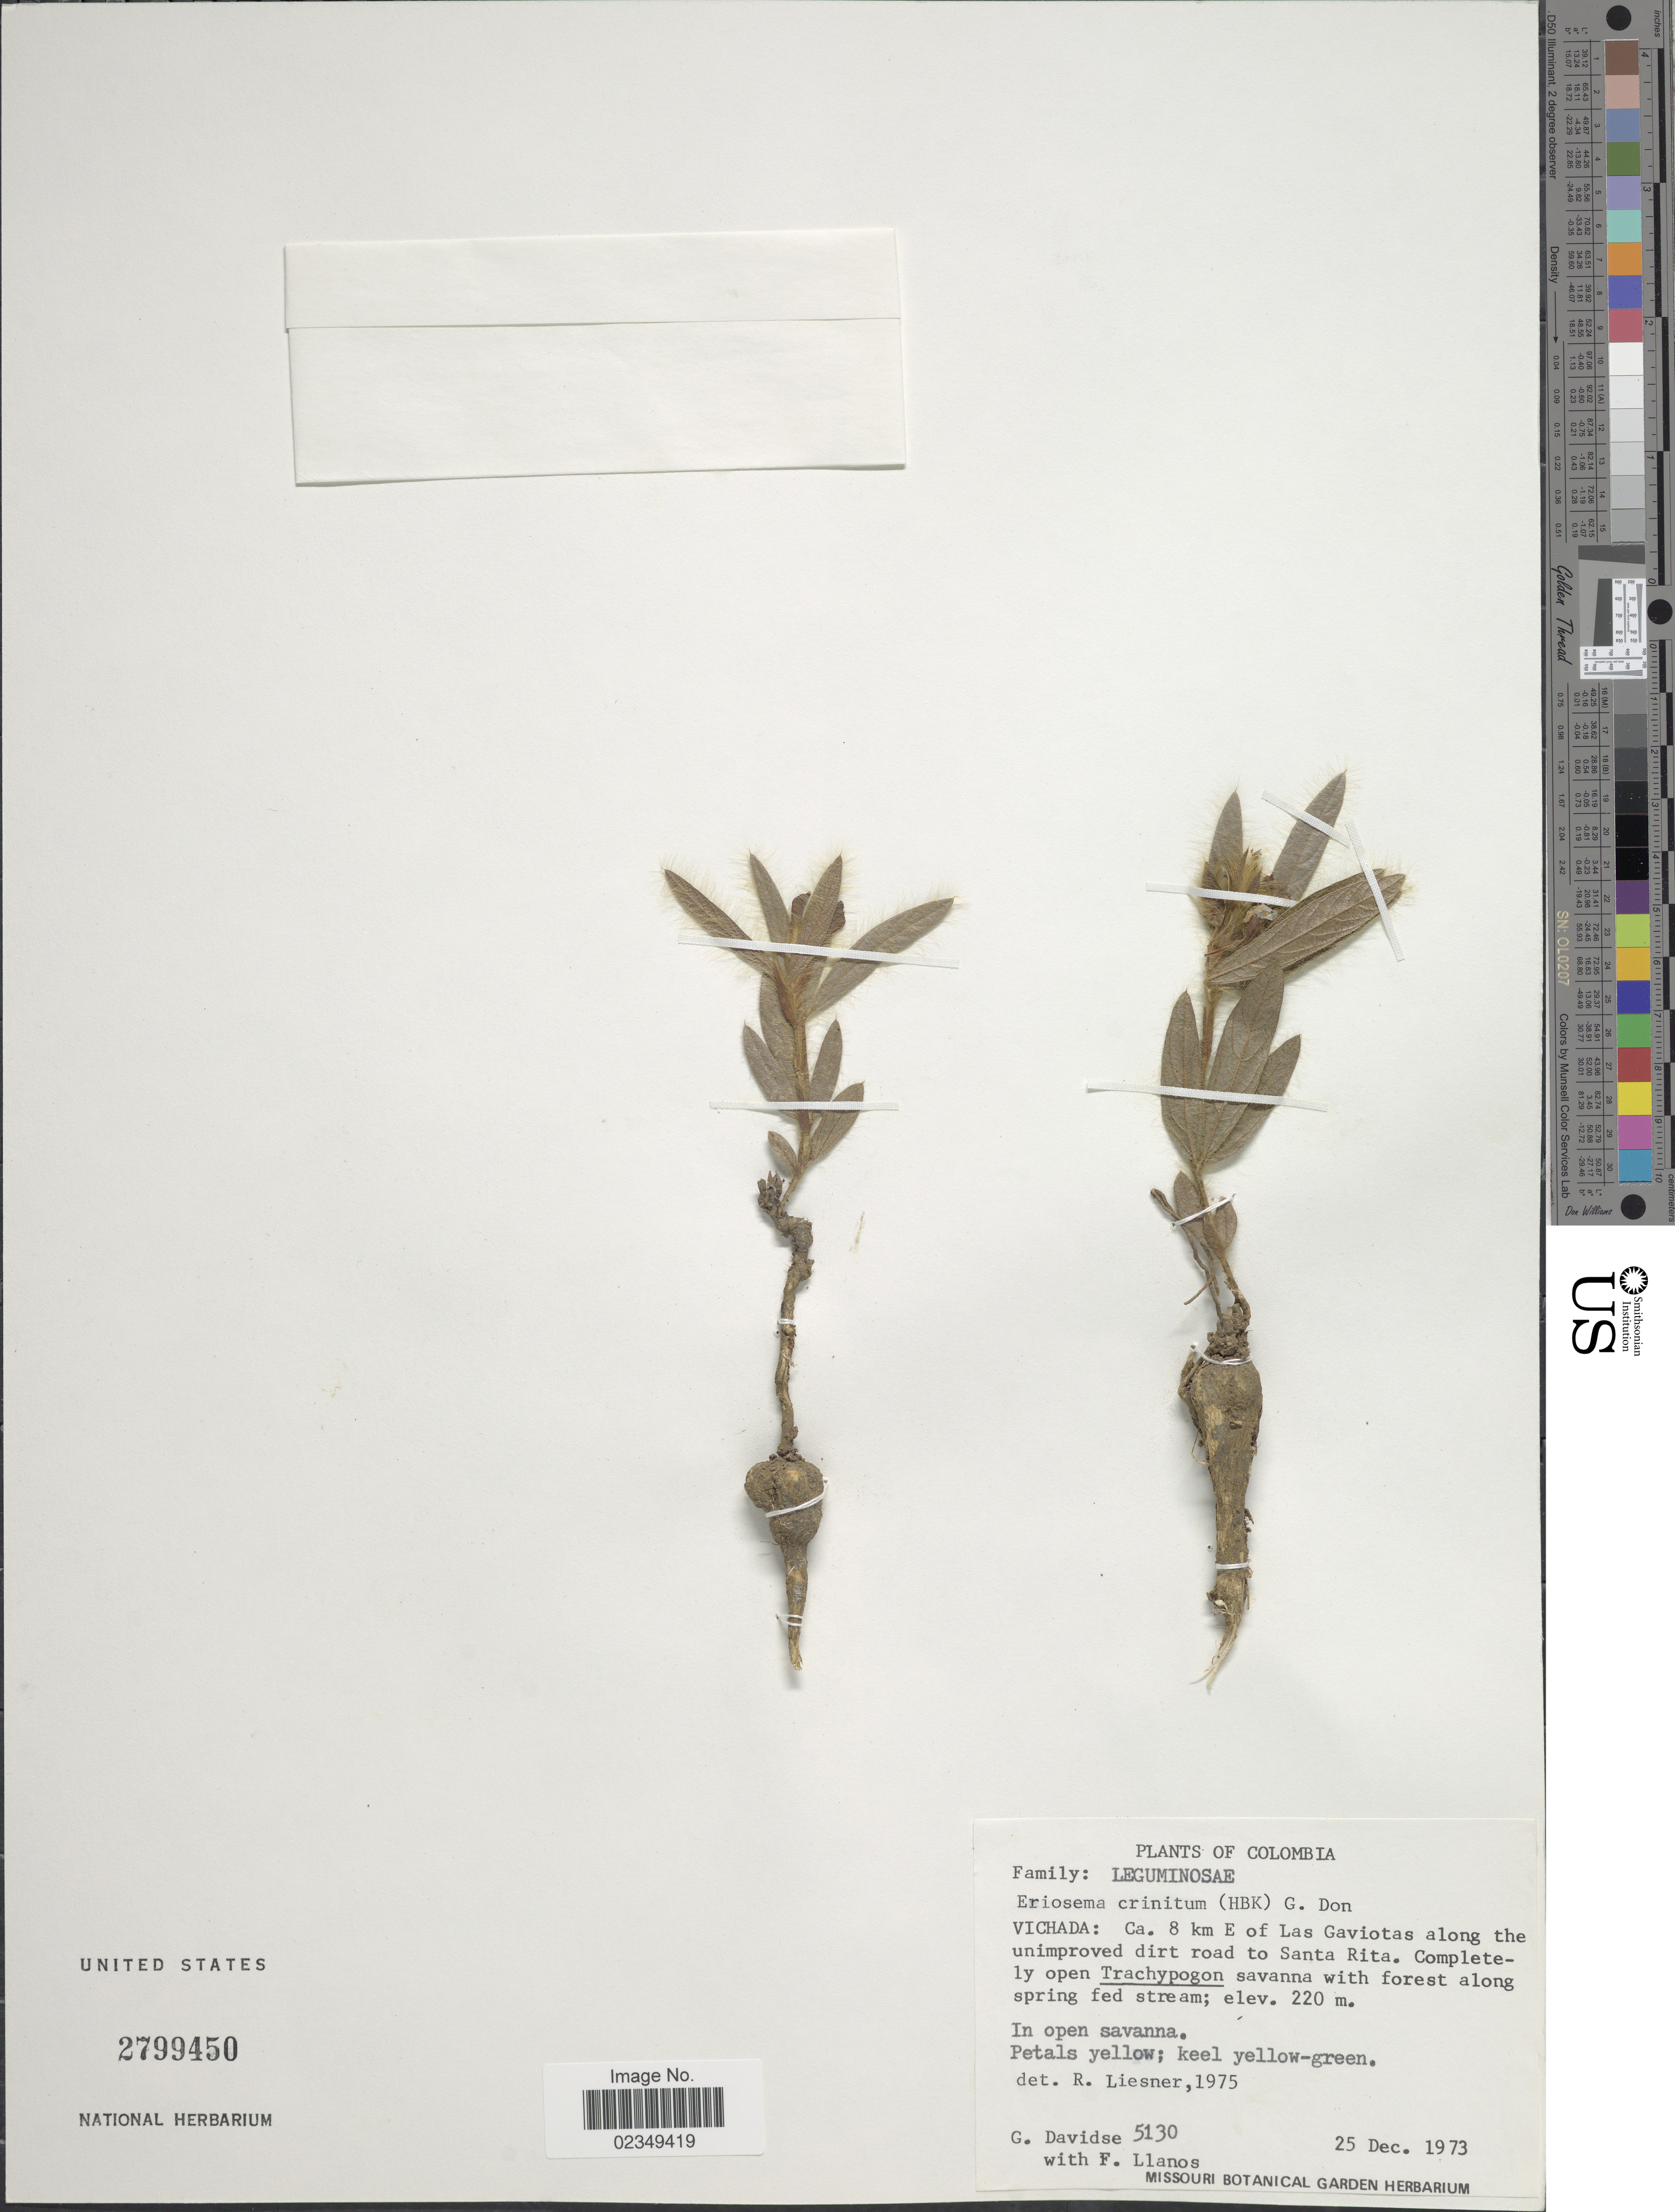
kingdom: Plantae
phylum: Tracheophyta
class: Magnoliopsida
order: Fabales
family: Fabaceae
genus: Eriosema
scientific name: Eriosema crinitum var. crinitum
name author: (Kunth) G. Don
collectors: G. Davidse & F. Llanos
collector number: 5130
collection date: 1973-12-25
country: Colombia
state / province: Vichada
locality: Ca. 8 km E of Las Gaviotas along the unimproved dirt road to Santa Rita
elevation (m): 220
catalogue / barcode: US 2799450